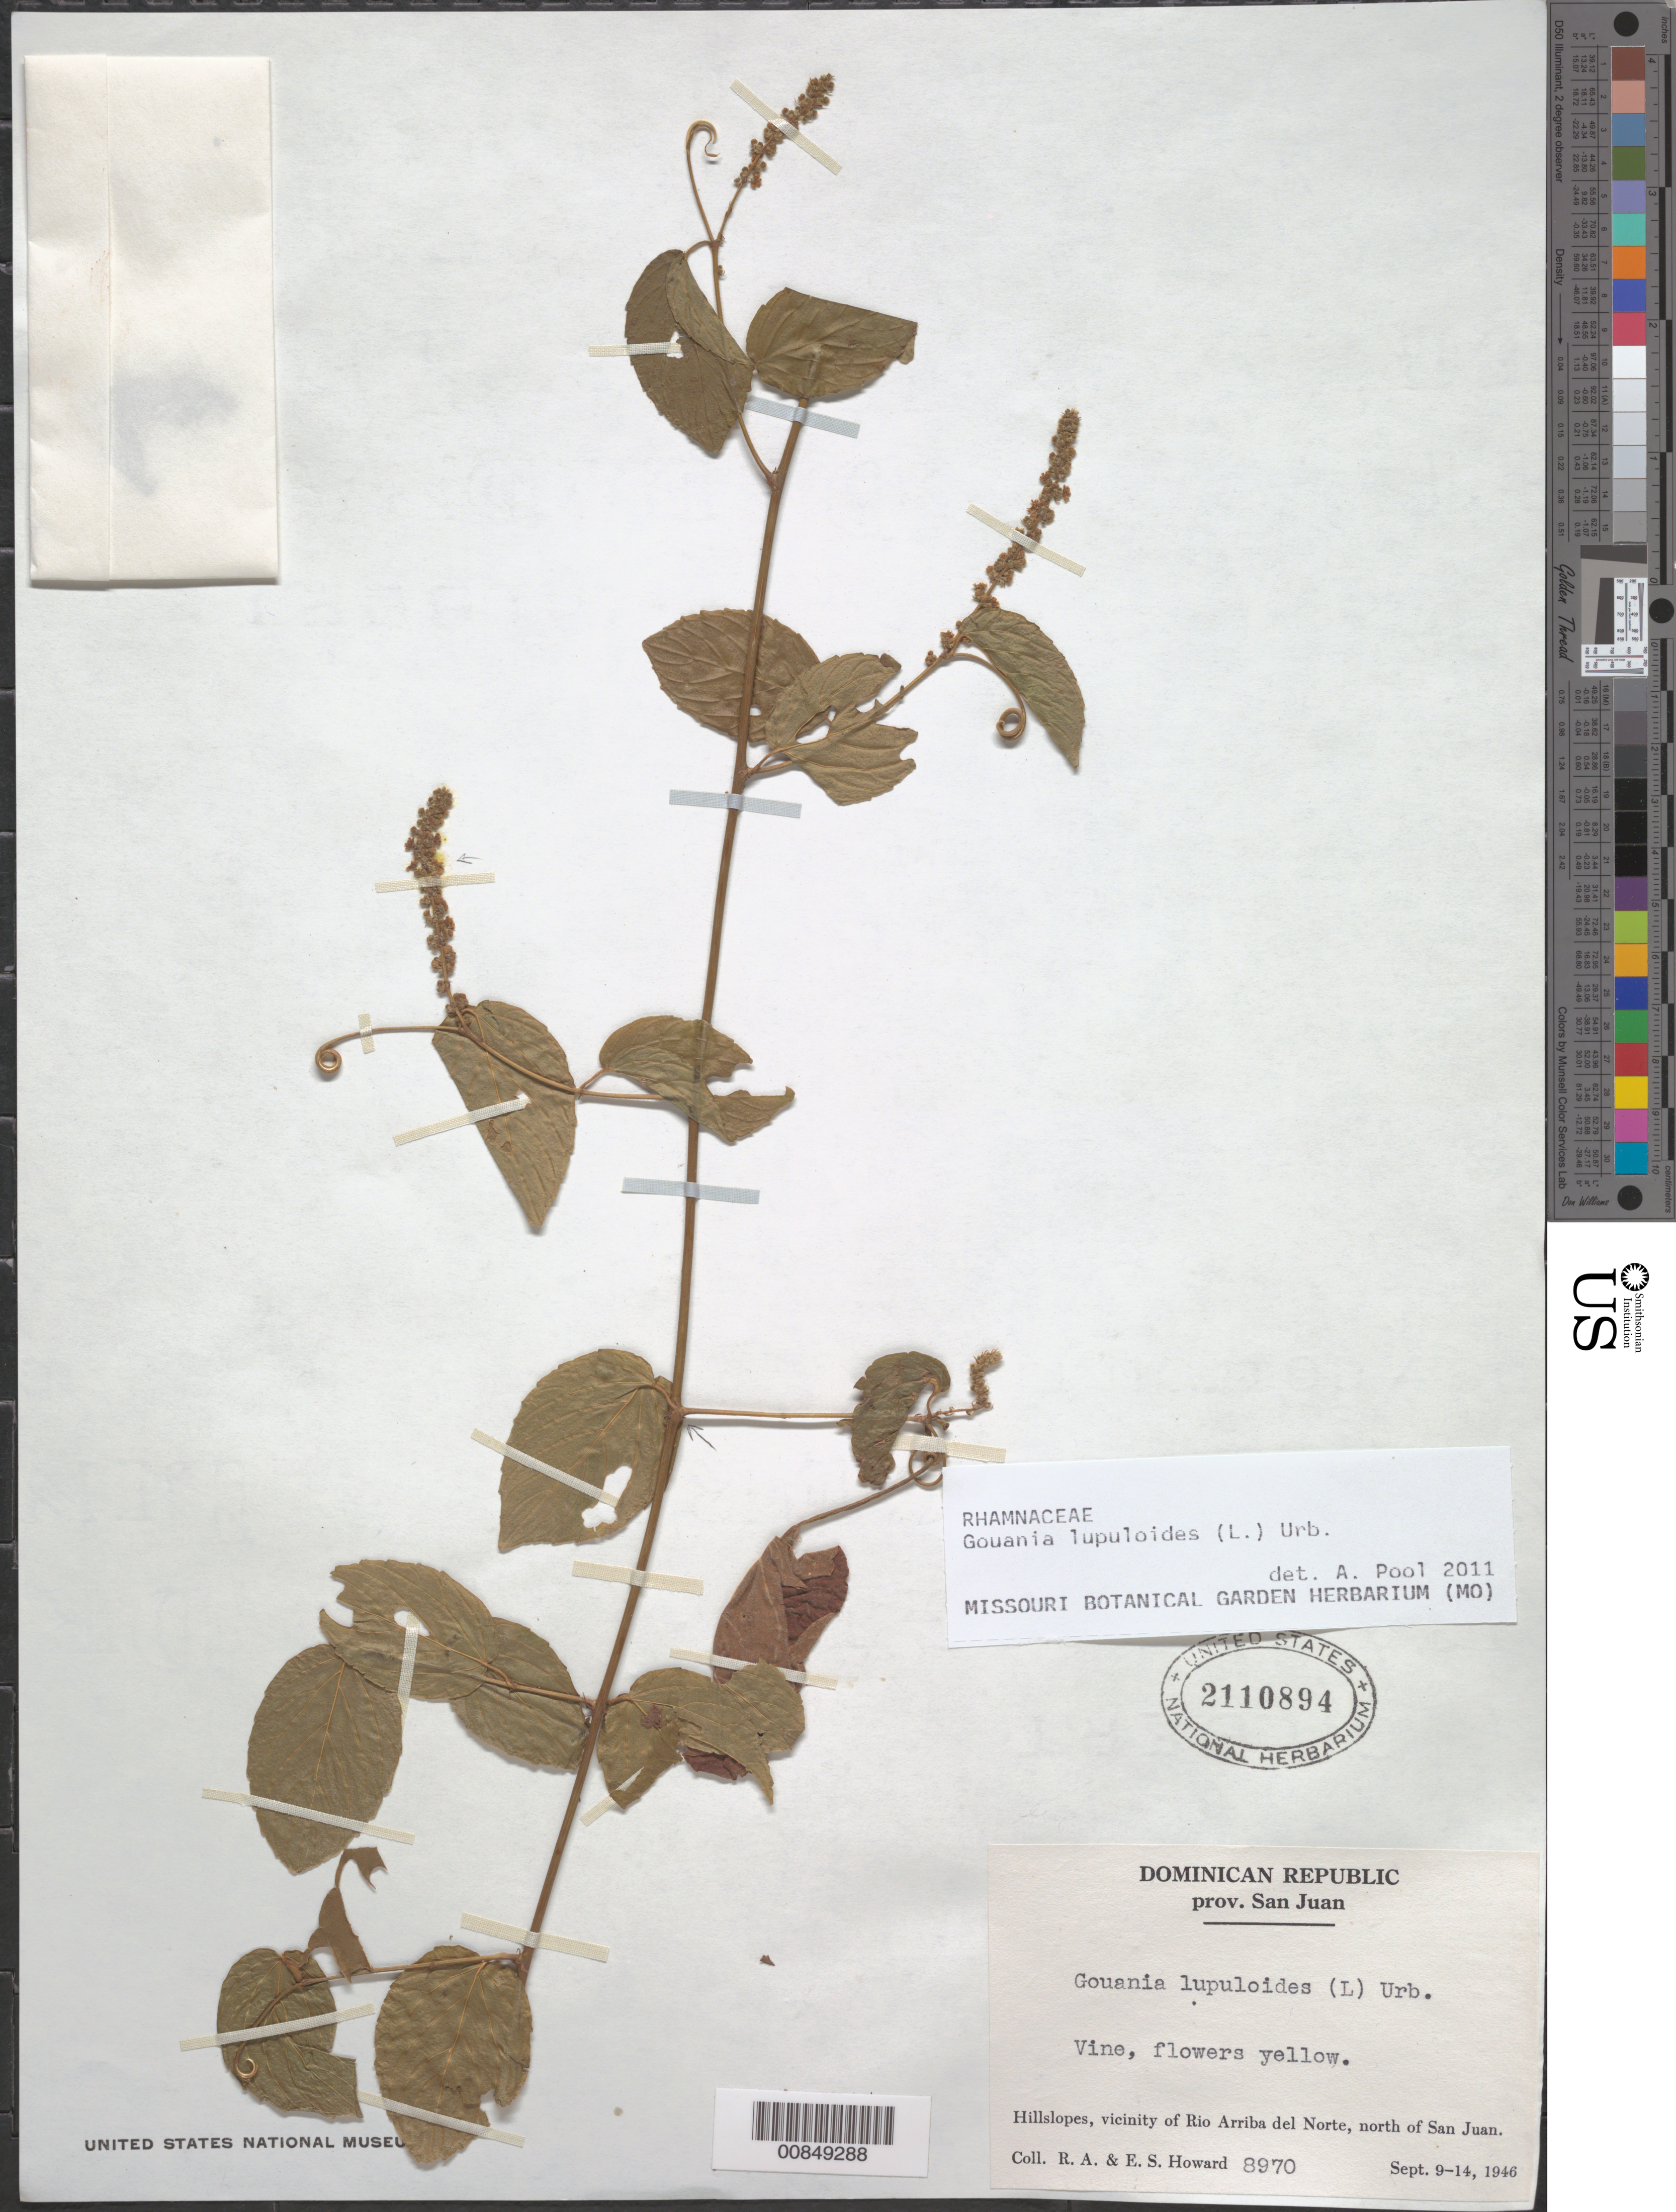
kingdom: Plantae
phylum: Tracheophyta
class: Magnoliopsida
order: Rosales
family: Rhamnaceae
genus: Gouania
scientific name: Gouania lupuloides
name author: (L.) Urb.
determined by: Pool, A., (MO), Missouri Botanical Garden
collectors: R. A. Howard & E. S. Howard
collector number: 8970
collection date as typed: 09 Sep 1946 to 14 Sep 1946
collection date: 1946-09-09/1946-09-14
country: Dominican Republic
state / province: San Juan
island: Hispaniola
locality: Vicinity of Rio Arriba del Norte, N of San Juan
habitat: Hillslopes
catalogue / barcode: US 2110894